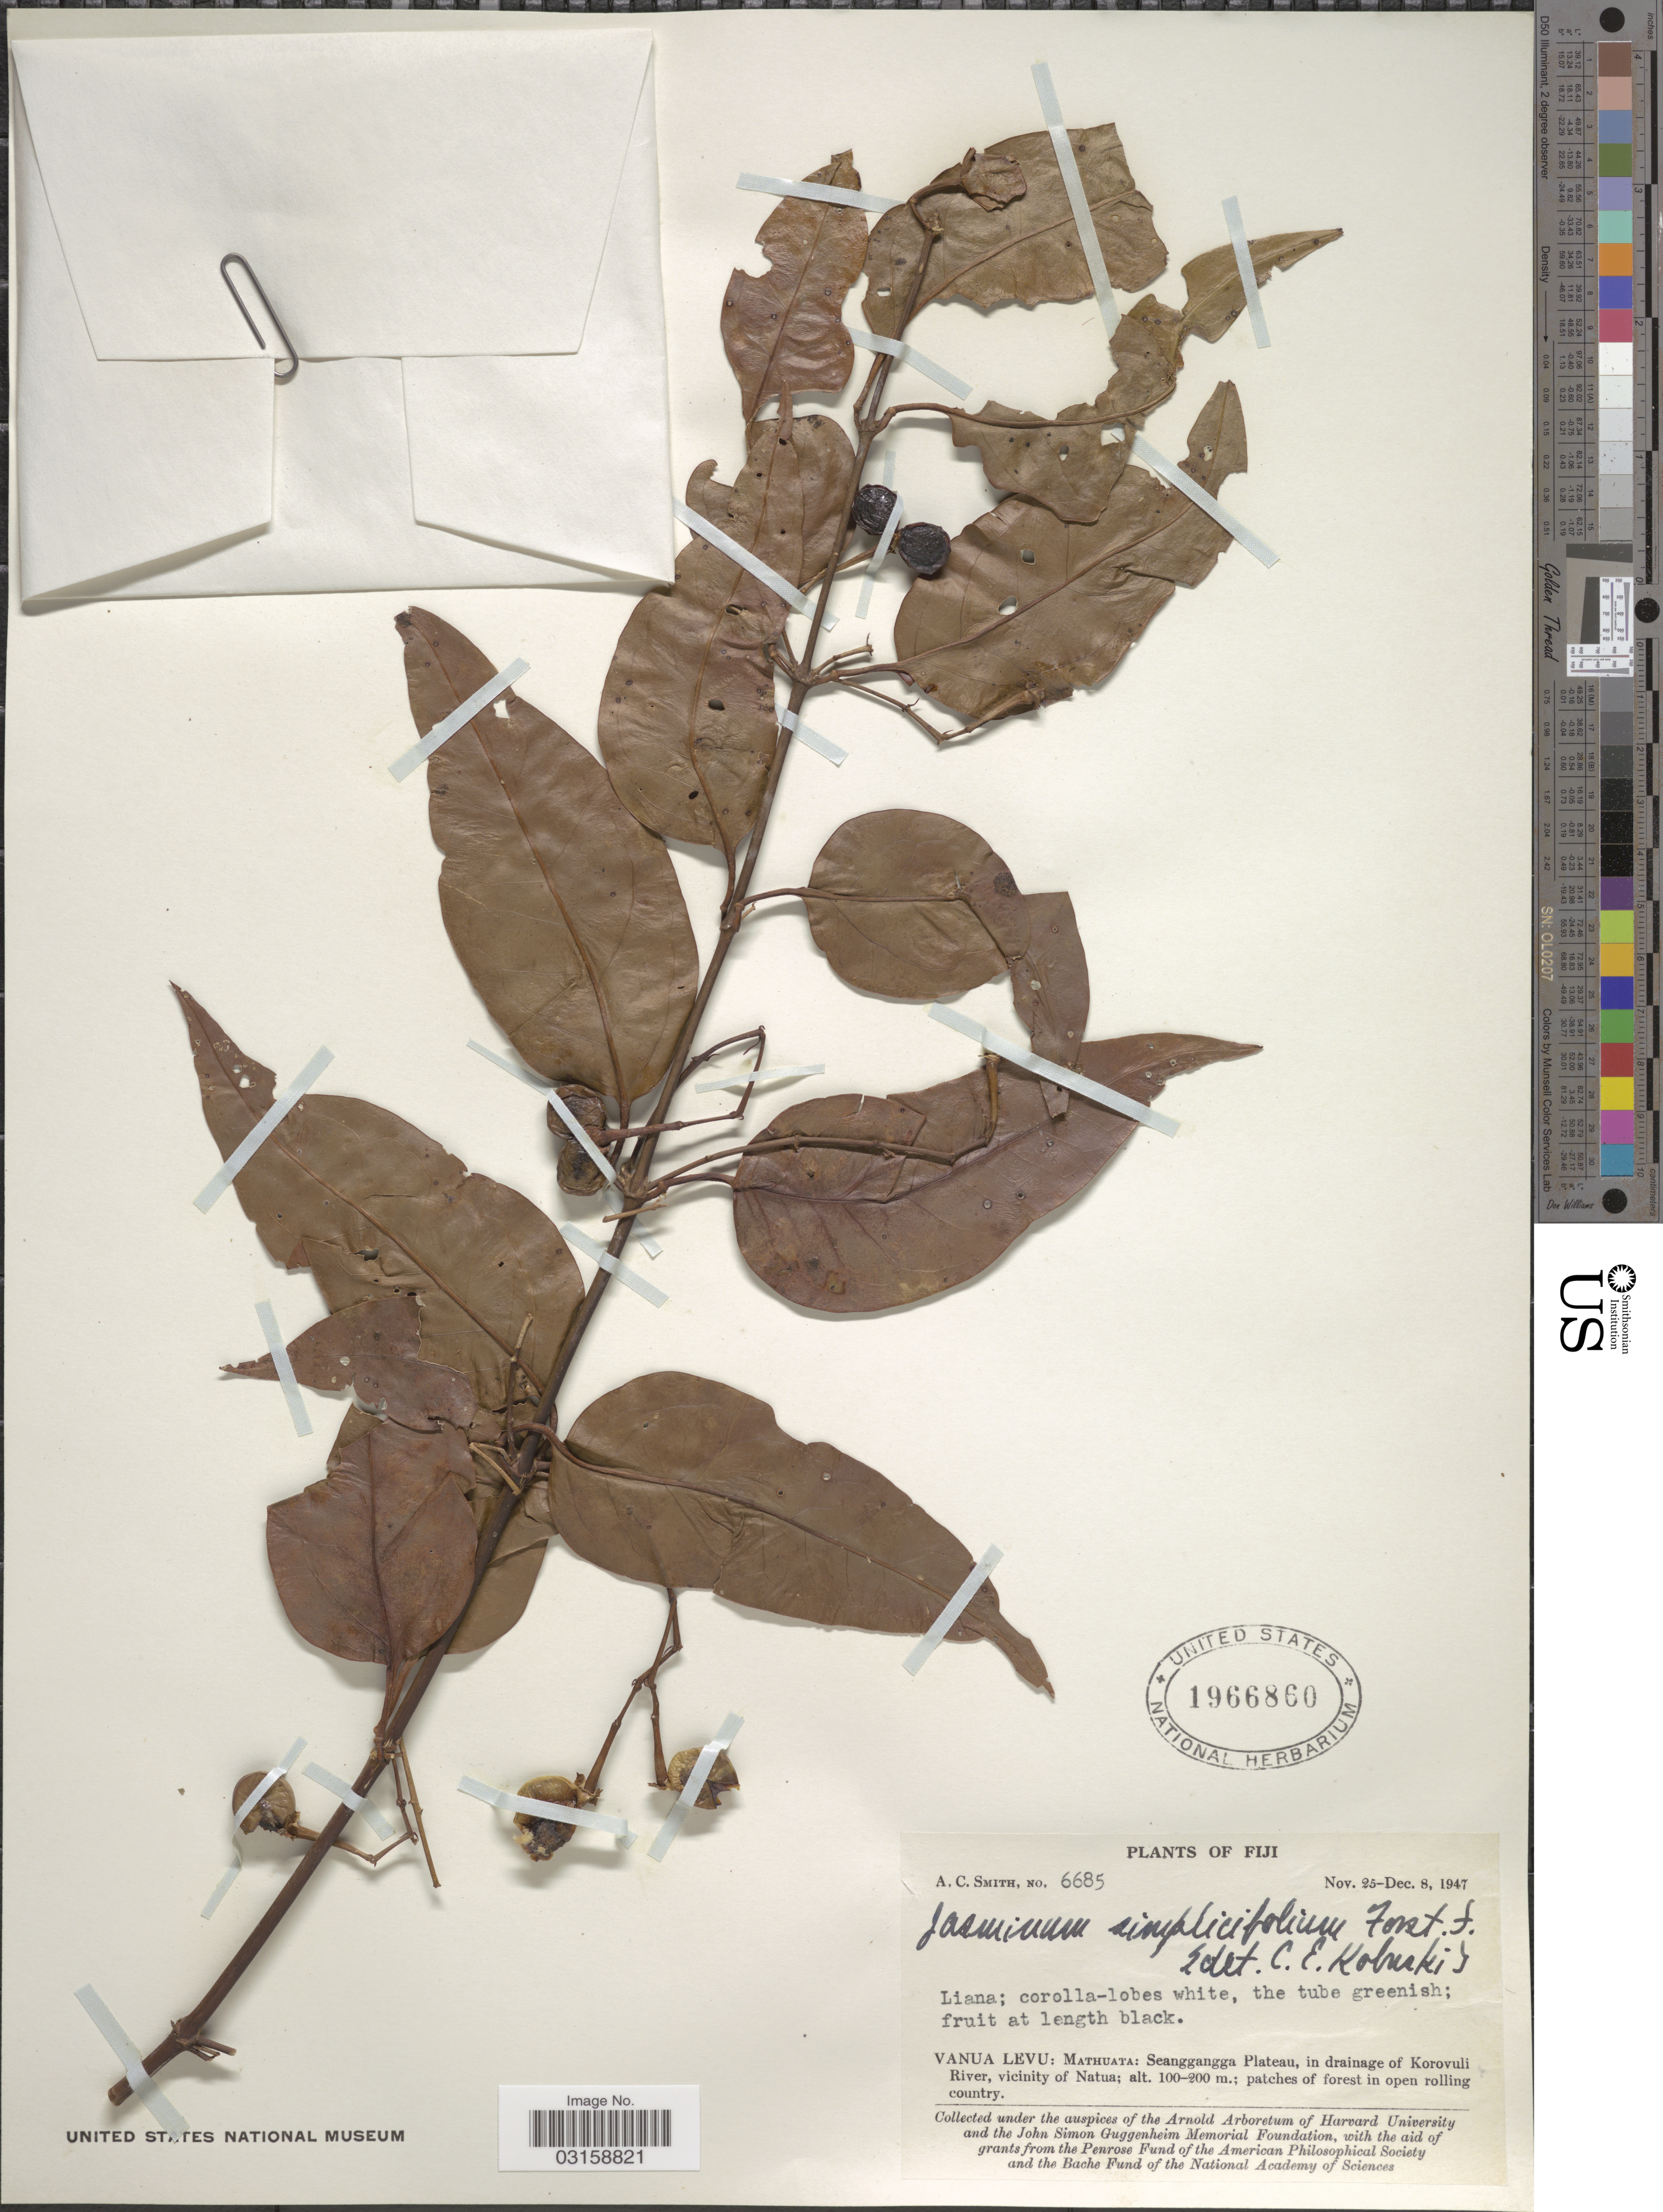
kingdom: Plantae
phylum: Tracheophyta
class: Magnoliopsida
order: Lamiales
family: Oleaceae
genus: Jasminum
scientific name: Jasminum simplicifolium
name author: G. Forst.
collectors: A. C. Smith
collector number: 6685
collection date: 1947-11-25/1947-12-08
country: Fiji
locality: Vanua Levu: Mathuata: Seangganga Plateau, in drainage of Korovuli River, vicinity of Natua.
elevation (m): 100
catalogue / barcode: US 1966860